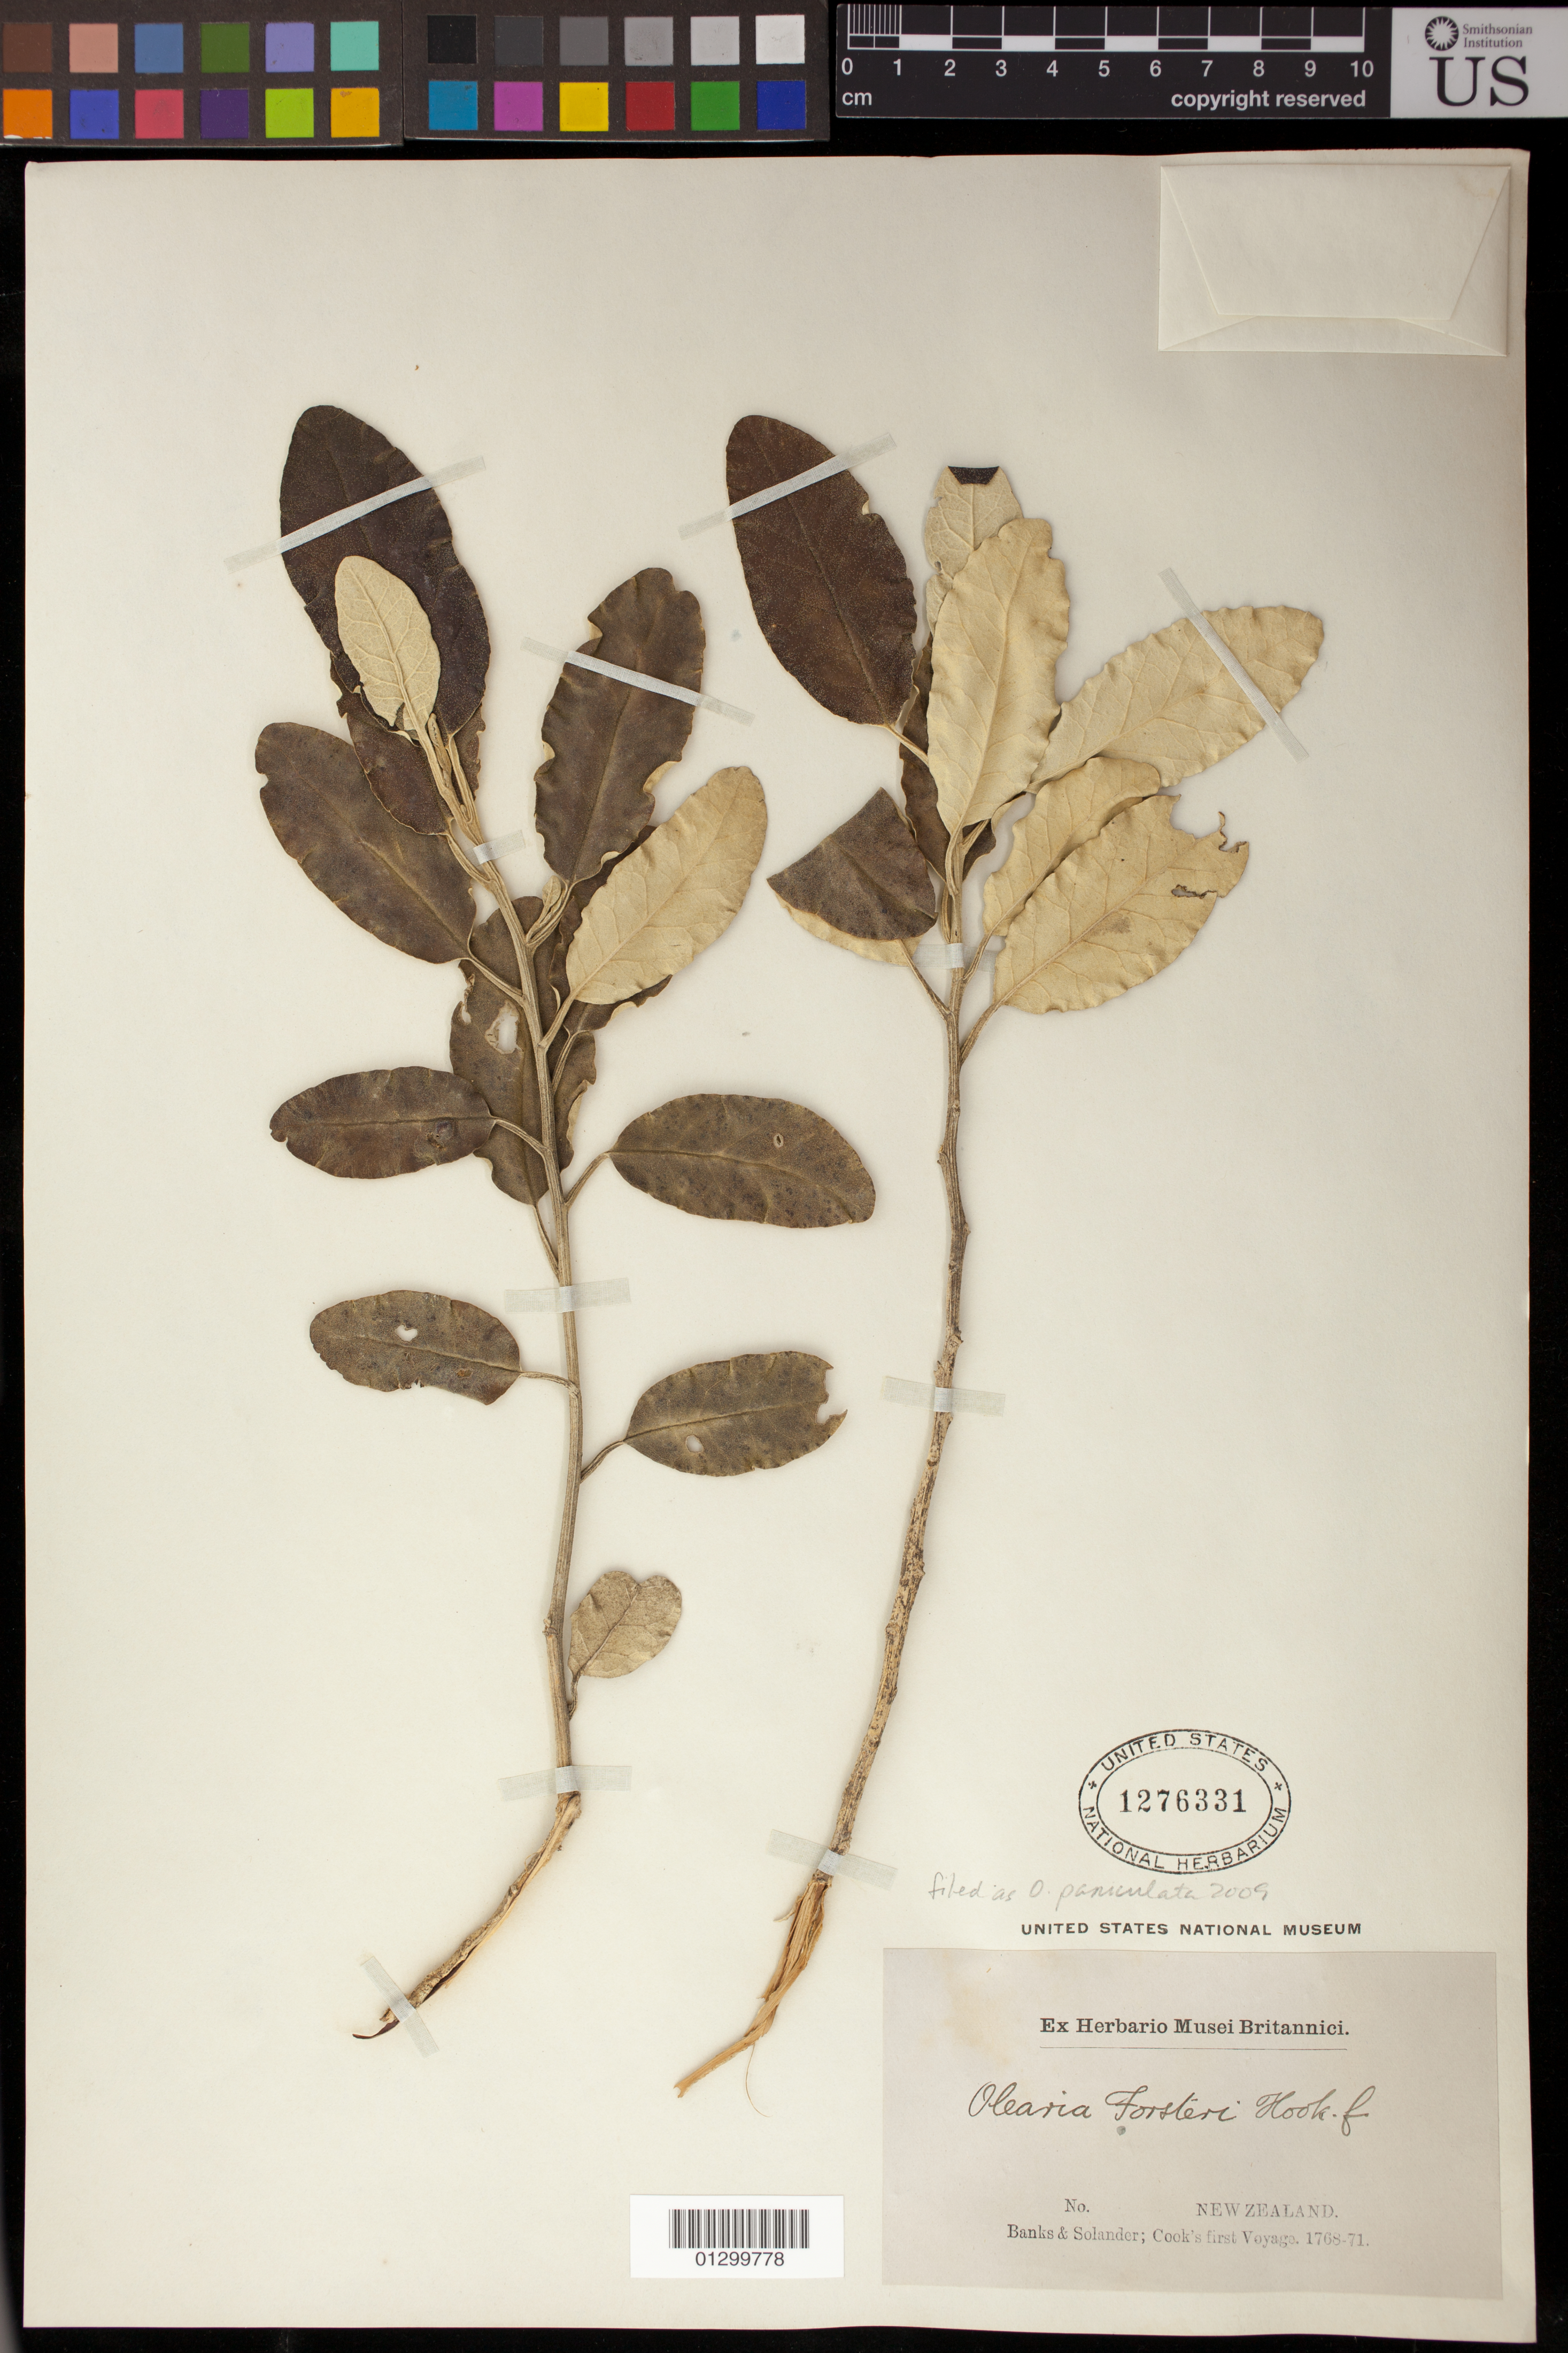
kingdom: Plantae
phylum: Tracheophyta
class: Magnoliopsida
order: Asterales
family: Asteraceae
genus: Olearia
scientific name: Olearia paniculata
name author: Druce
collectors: J. Banks & D. C. Solander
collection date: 1768/1771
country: New Zealand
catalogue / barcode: US 1276331